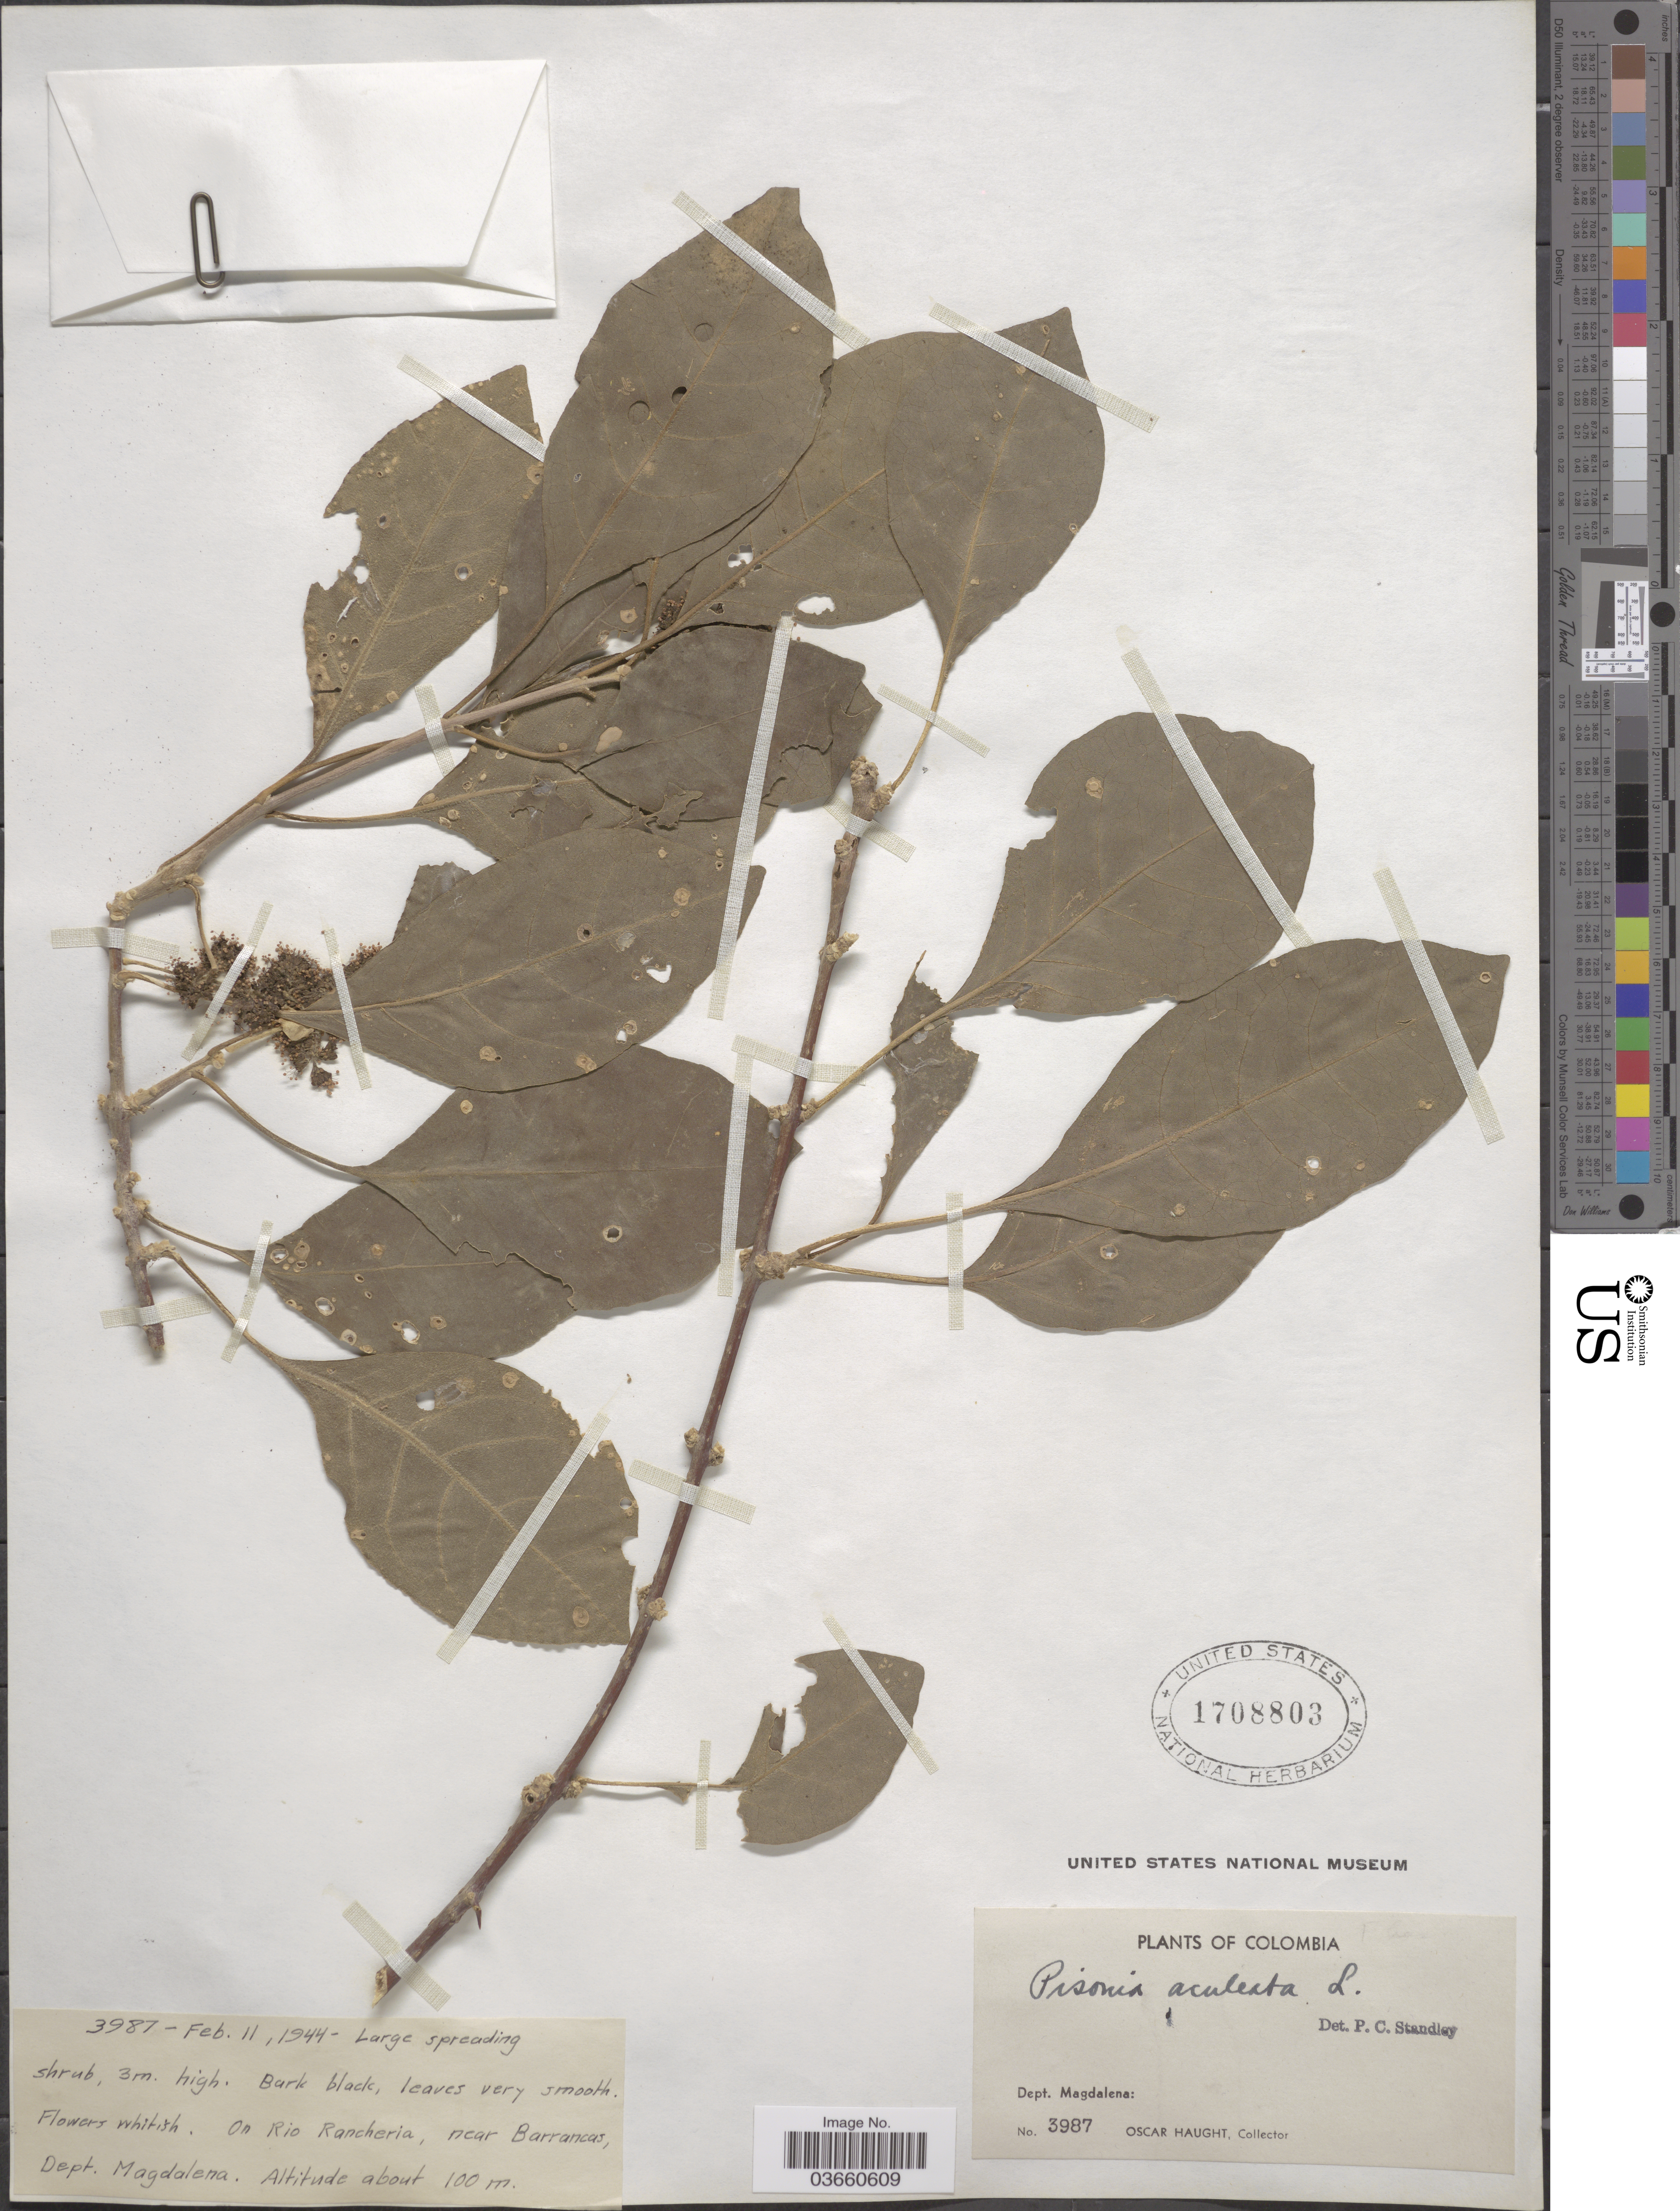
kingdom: Plantae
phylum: Tracheophyta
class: Magnoliopsida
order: Caryophyllales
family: Nyctaginaceae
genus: Pisonia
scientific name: Pisonia aculeata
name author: L.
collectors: O. L. Haught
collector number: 3987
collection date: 1944-02-11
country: Colombia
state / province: Magdalena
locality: On Rio Rancheria, near Barrancas, Dept. Magdalena.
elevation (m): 100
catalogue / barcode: US 1708803